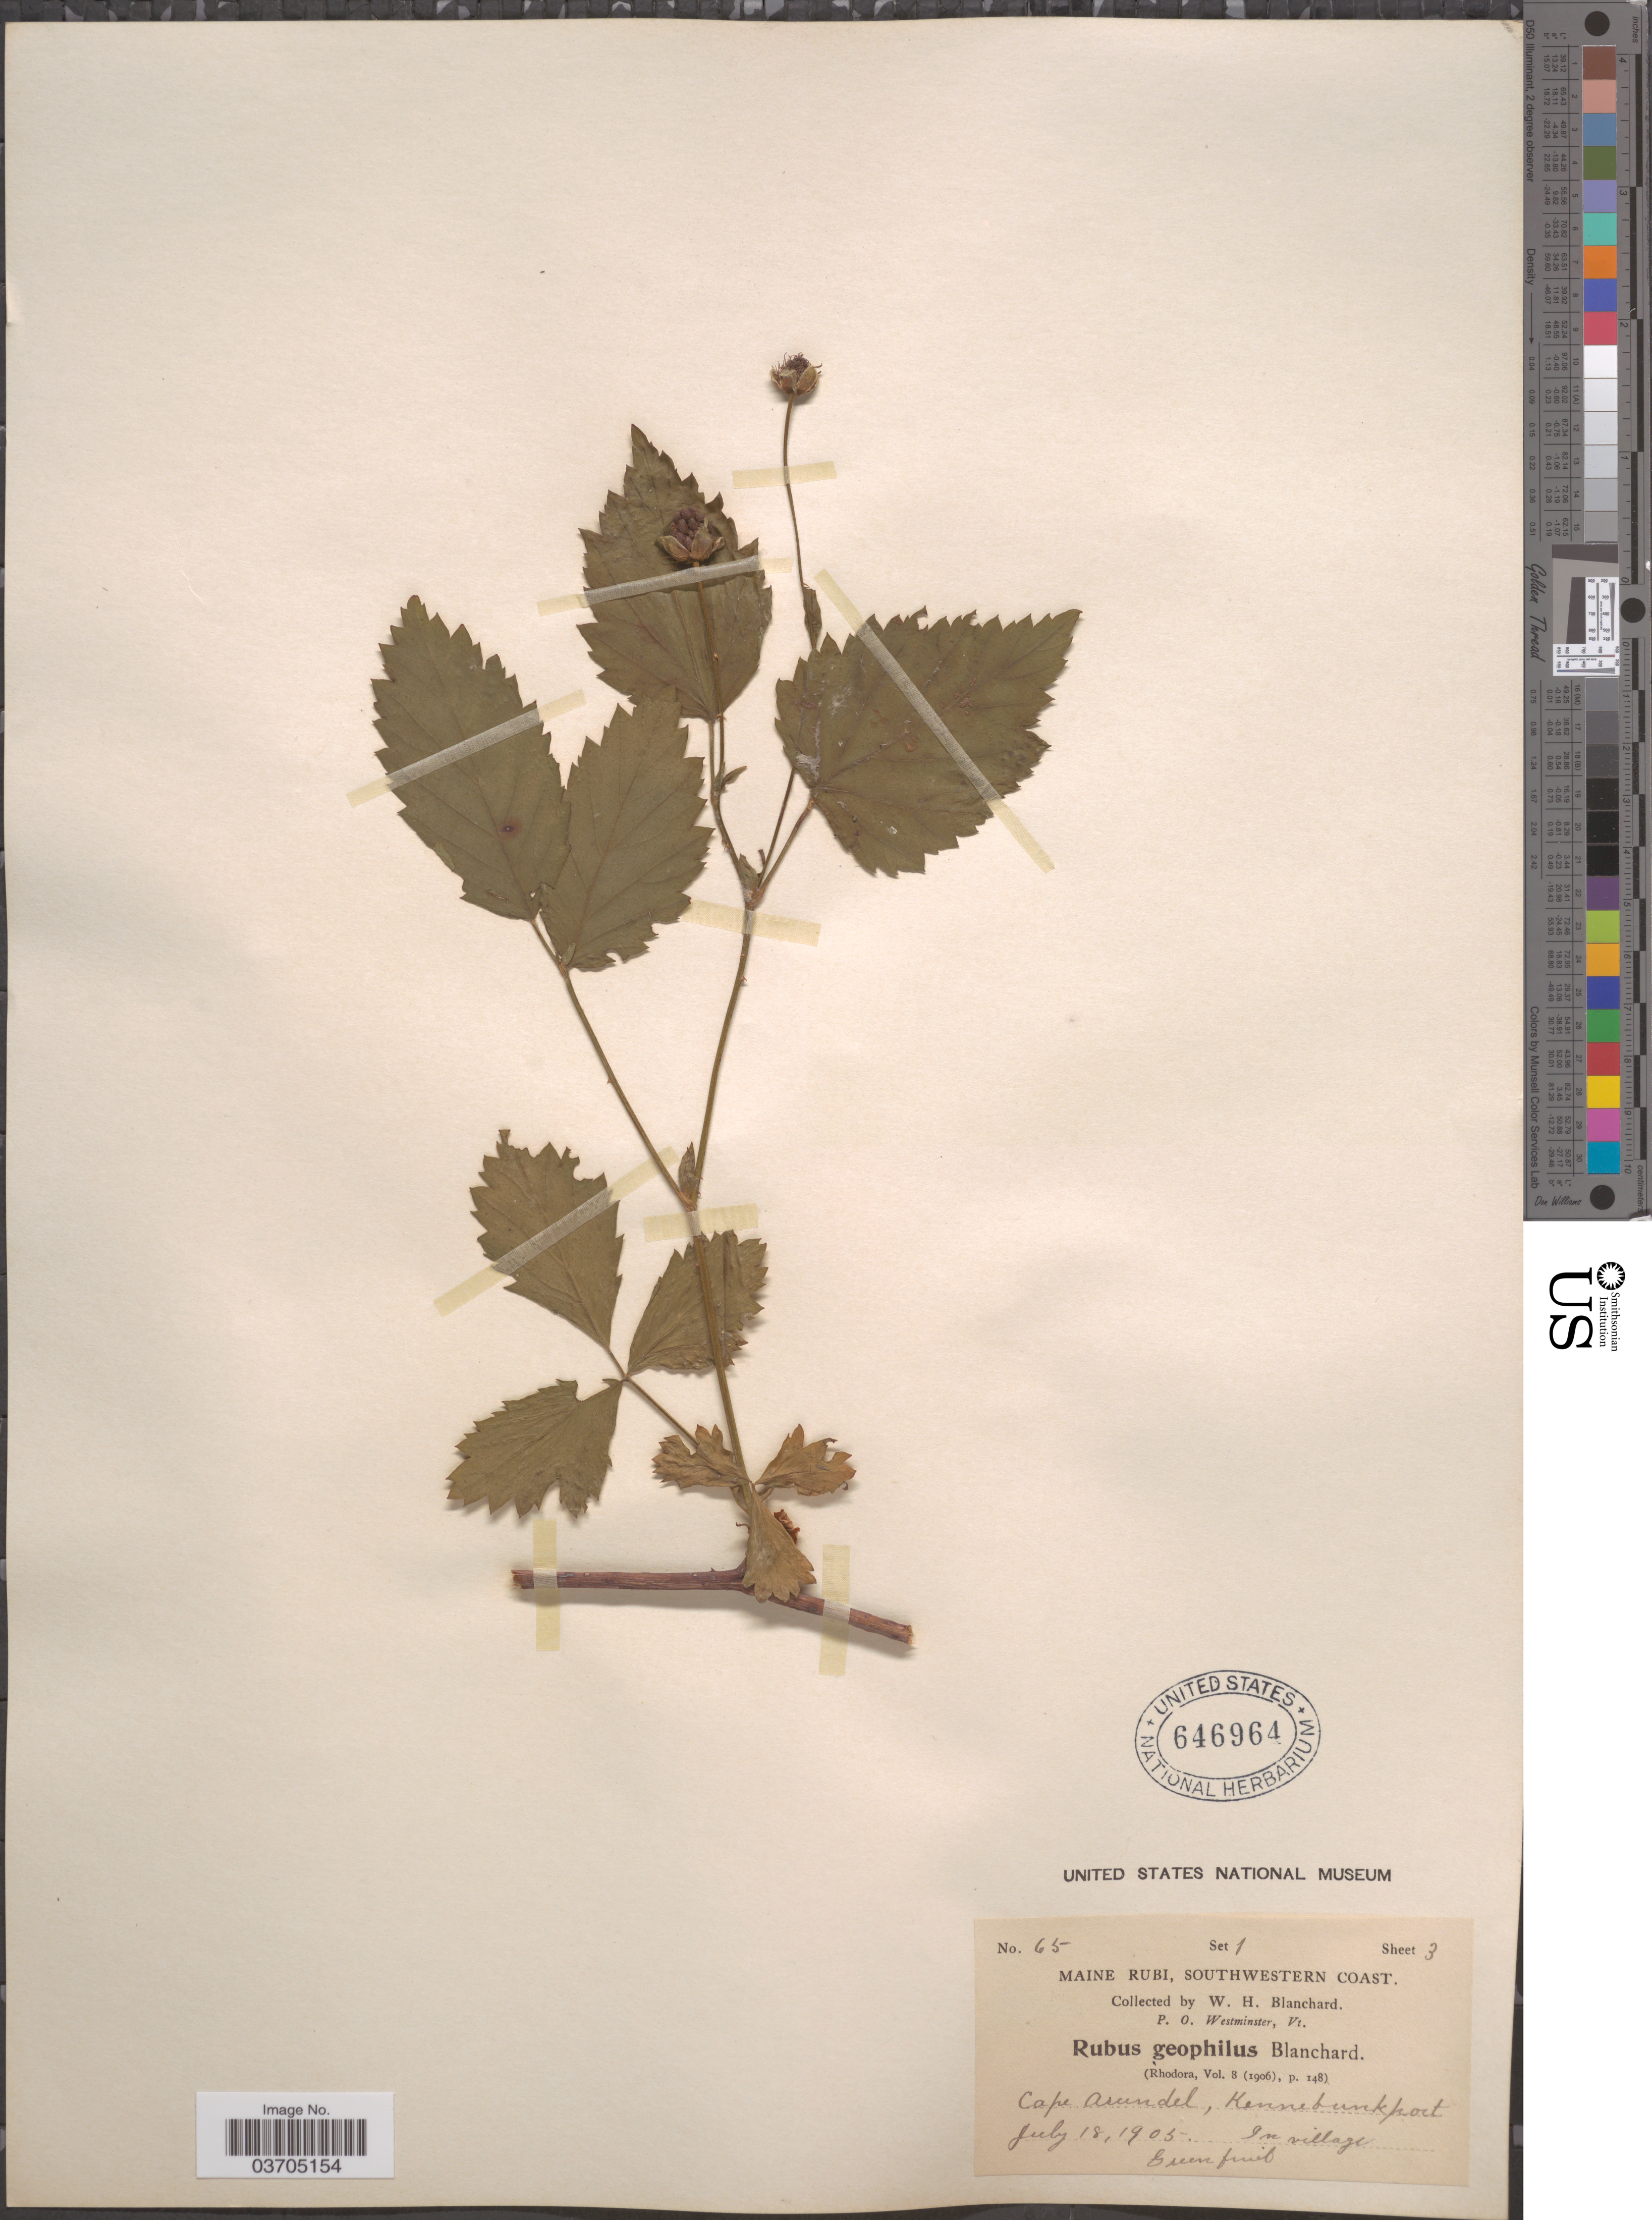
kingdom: Plantae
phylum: Tracheophyta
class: Magnoliopsida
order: Rosales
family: Rosaceae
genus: Rubus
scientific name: Rubus geophilus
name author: Blanch.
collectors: W. H. Blanchard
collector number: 65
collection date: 1905-07-18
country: United States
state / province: Maine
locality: Southwestern Coast. Cape Arundel, Kennebunkport.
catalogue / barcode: US 646964